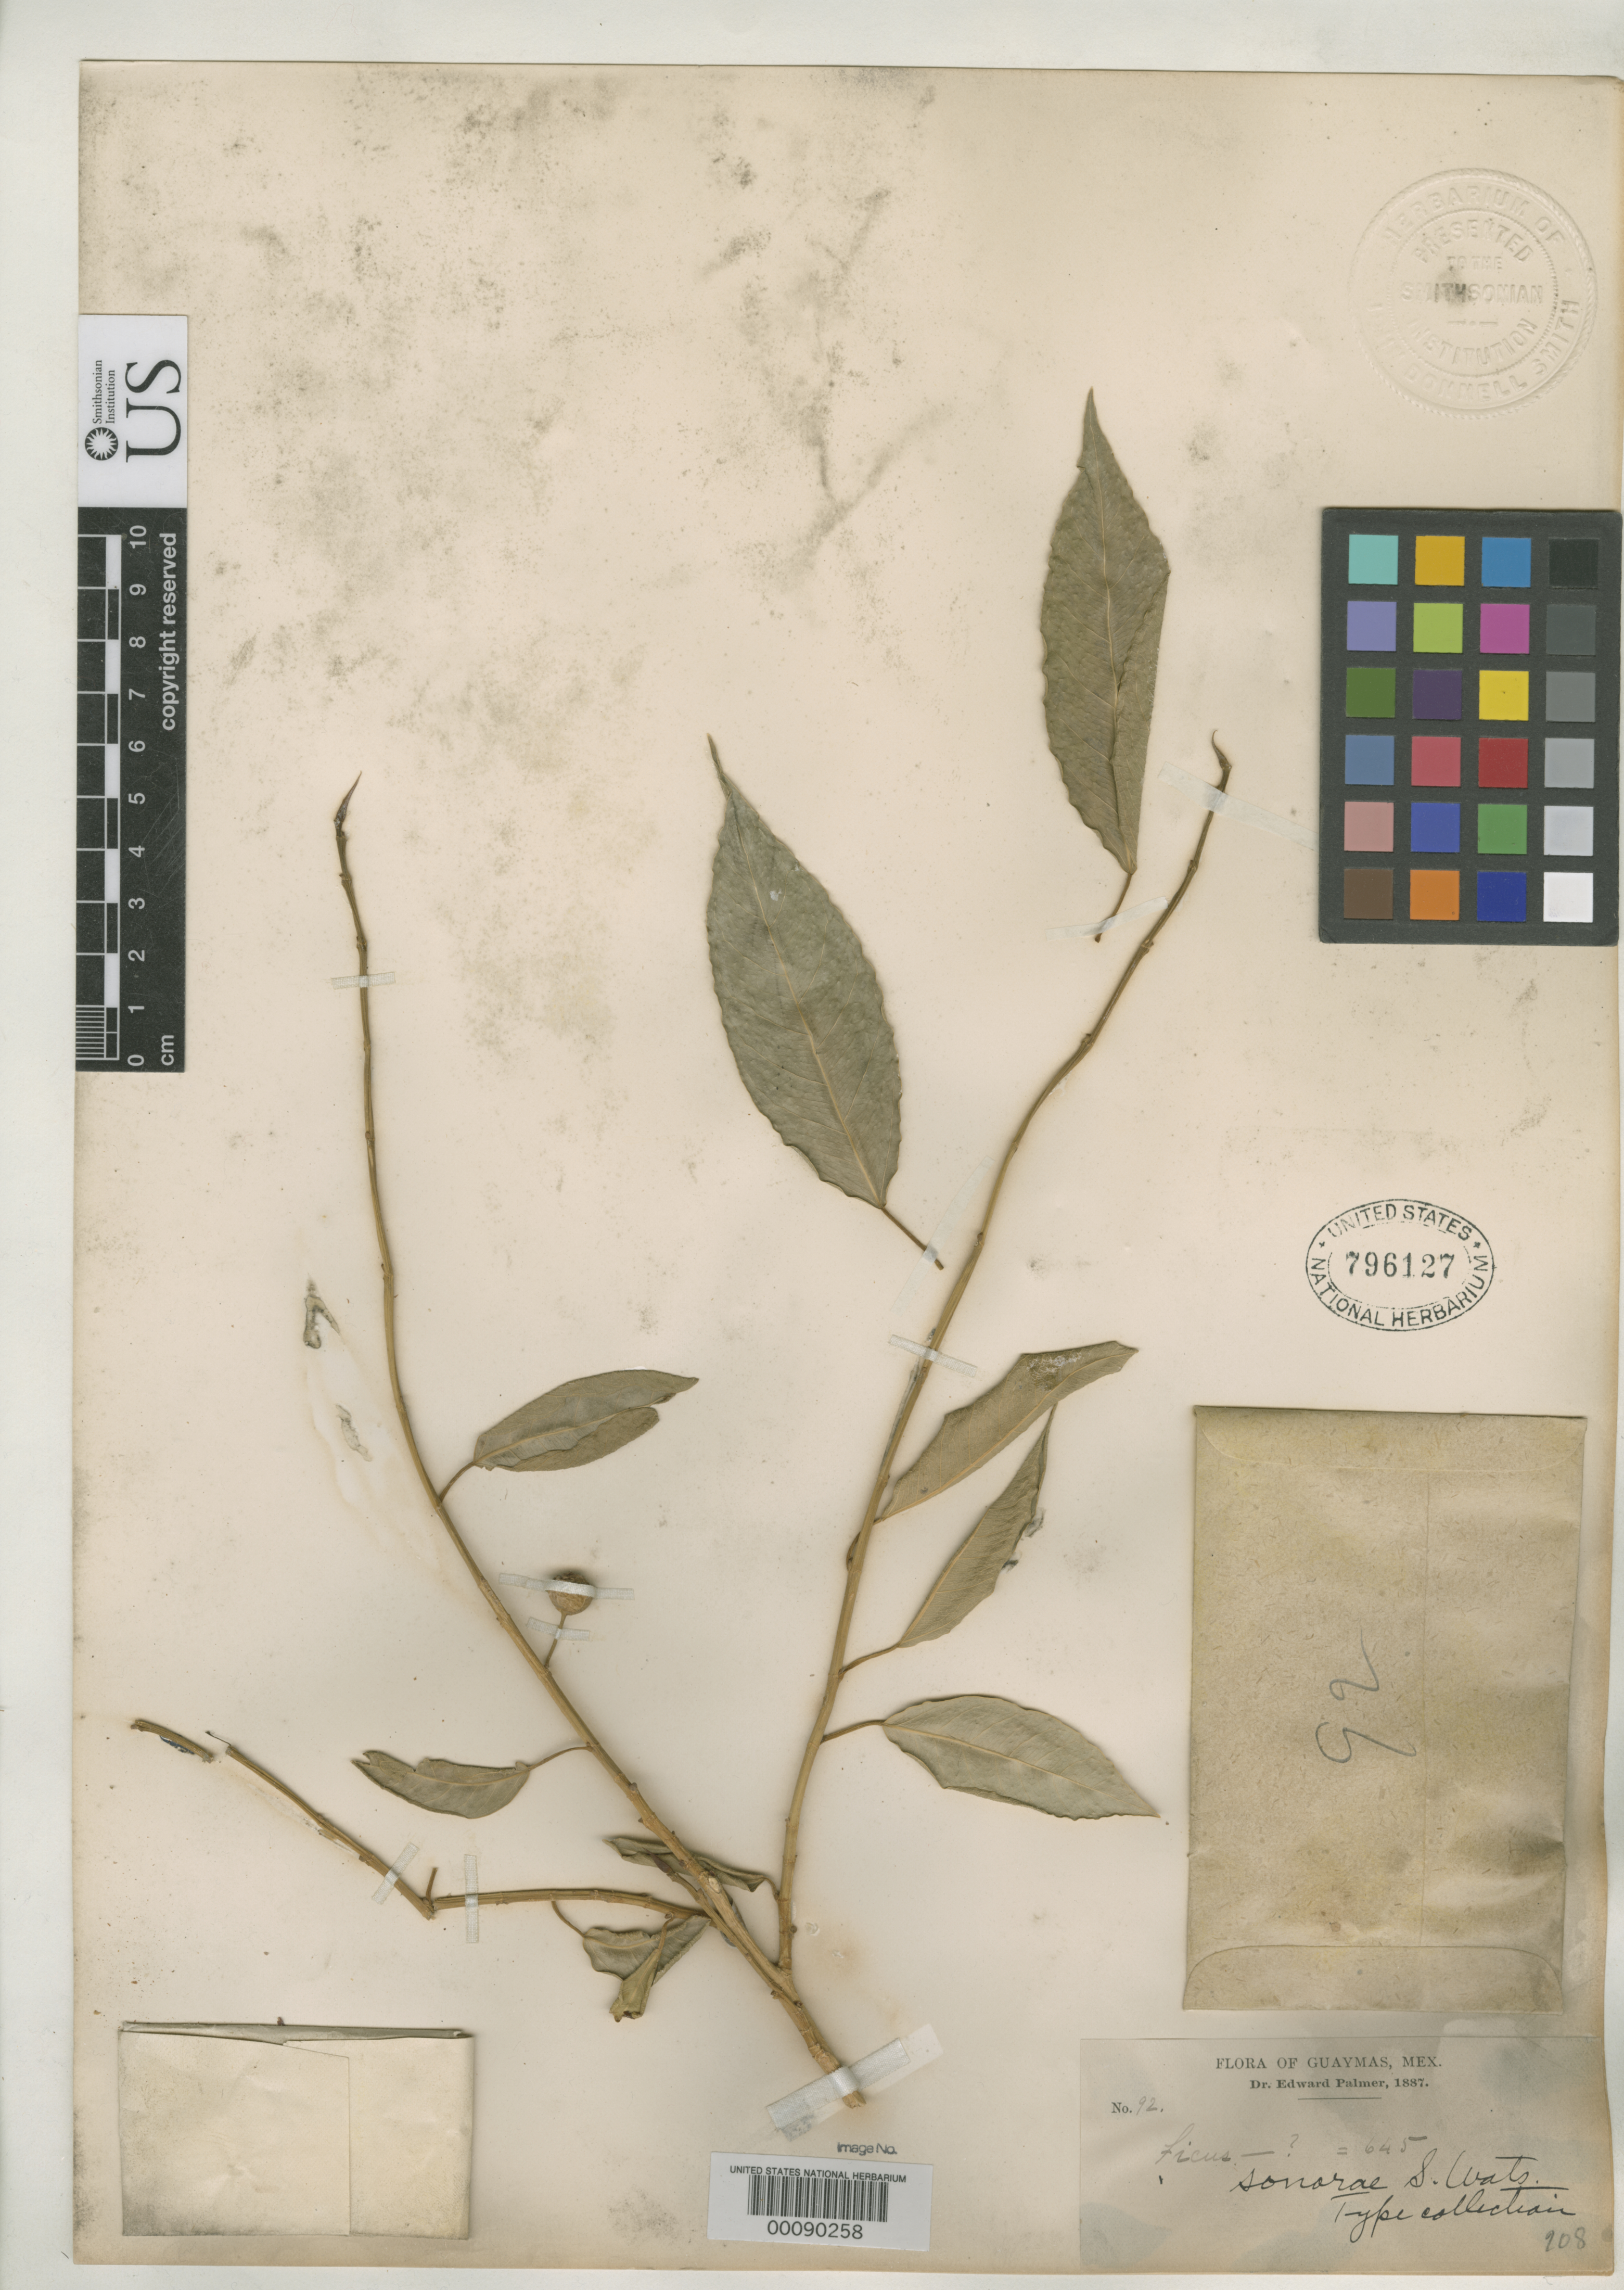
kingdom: Plantae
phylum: Tracheophyta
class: Magnoliopsida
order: Rosales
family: Moraceae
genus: Ficus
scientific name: Ficus sonorae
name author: S. Watson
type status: Isosyntype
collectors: E. Palmer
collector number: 92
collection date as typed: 1887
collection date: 1887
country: Mexico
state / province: Sonora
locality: Guaymas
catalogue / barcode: US 796127